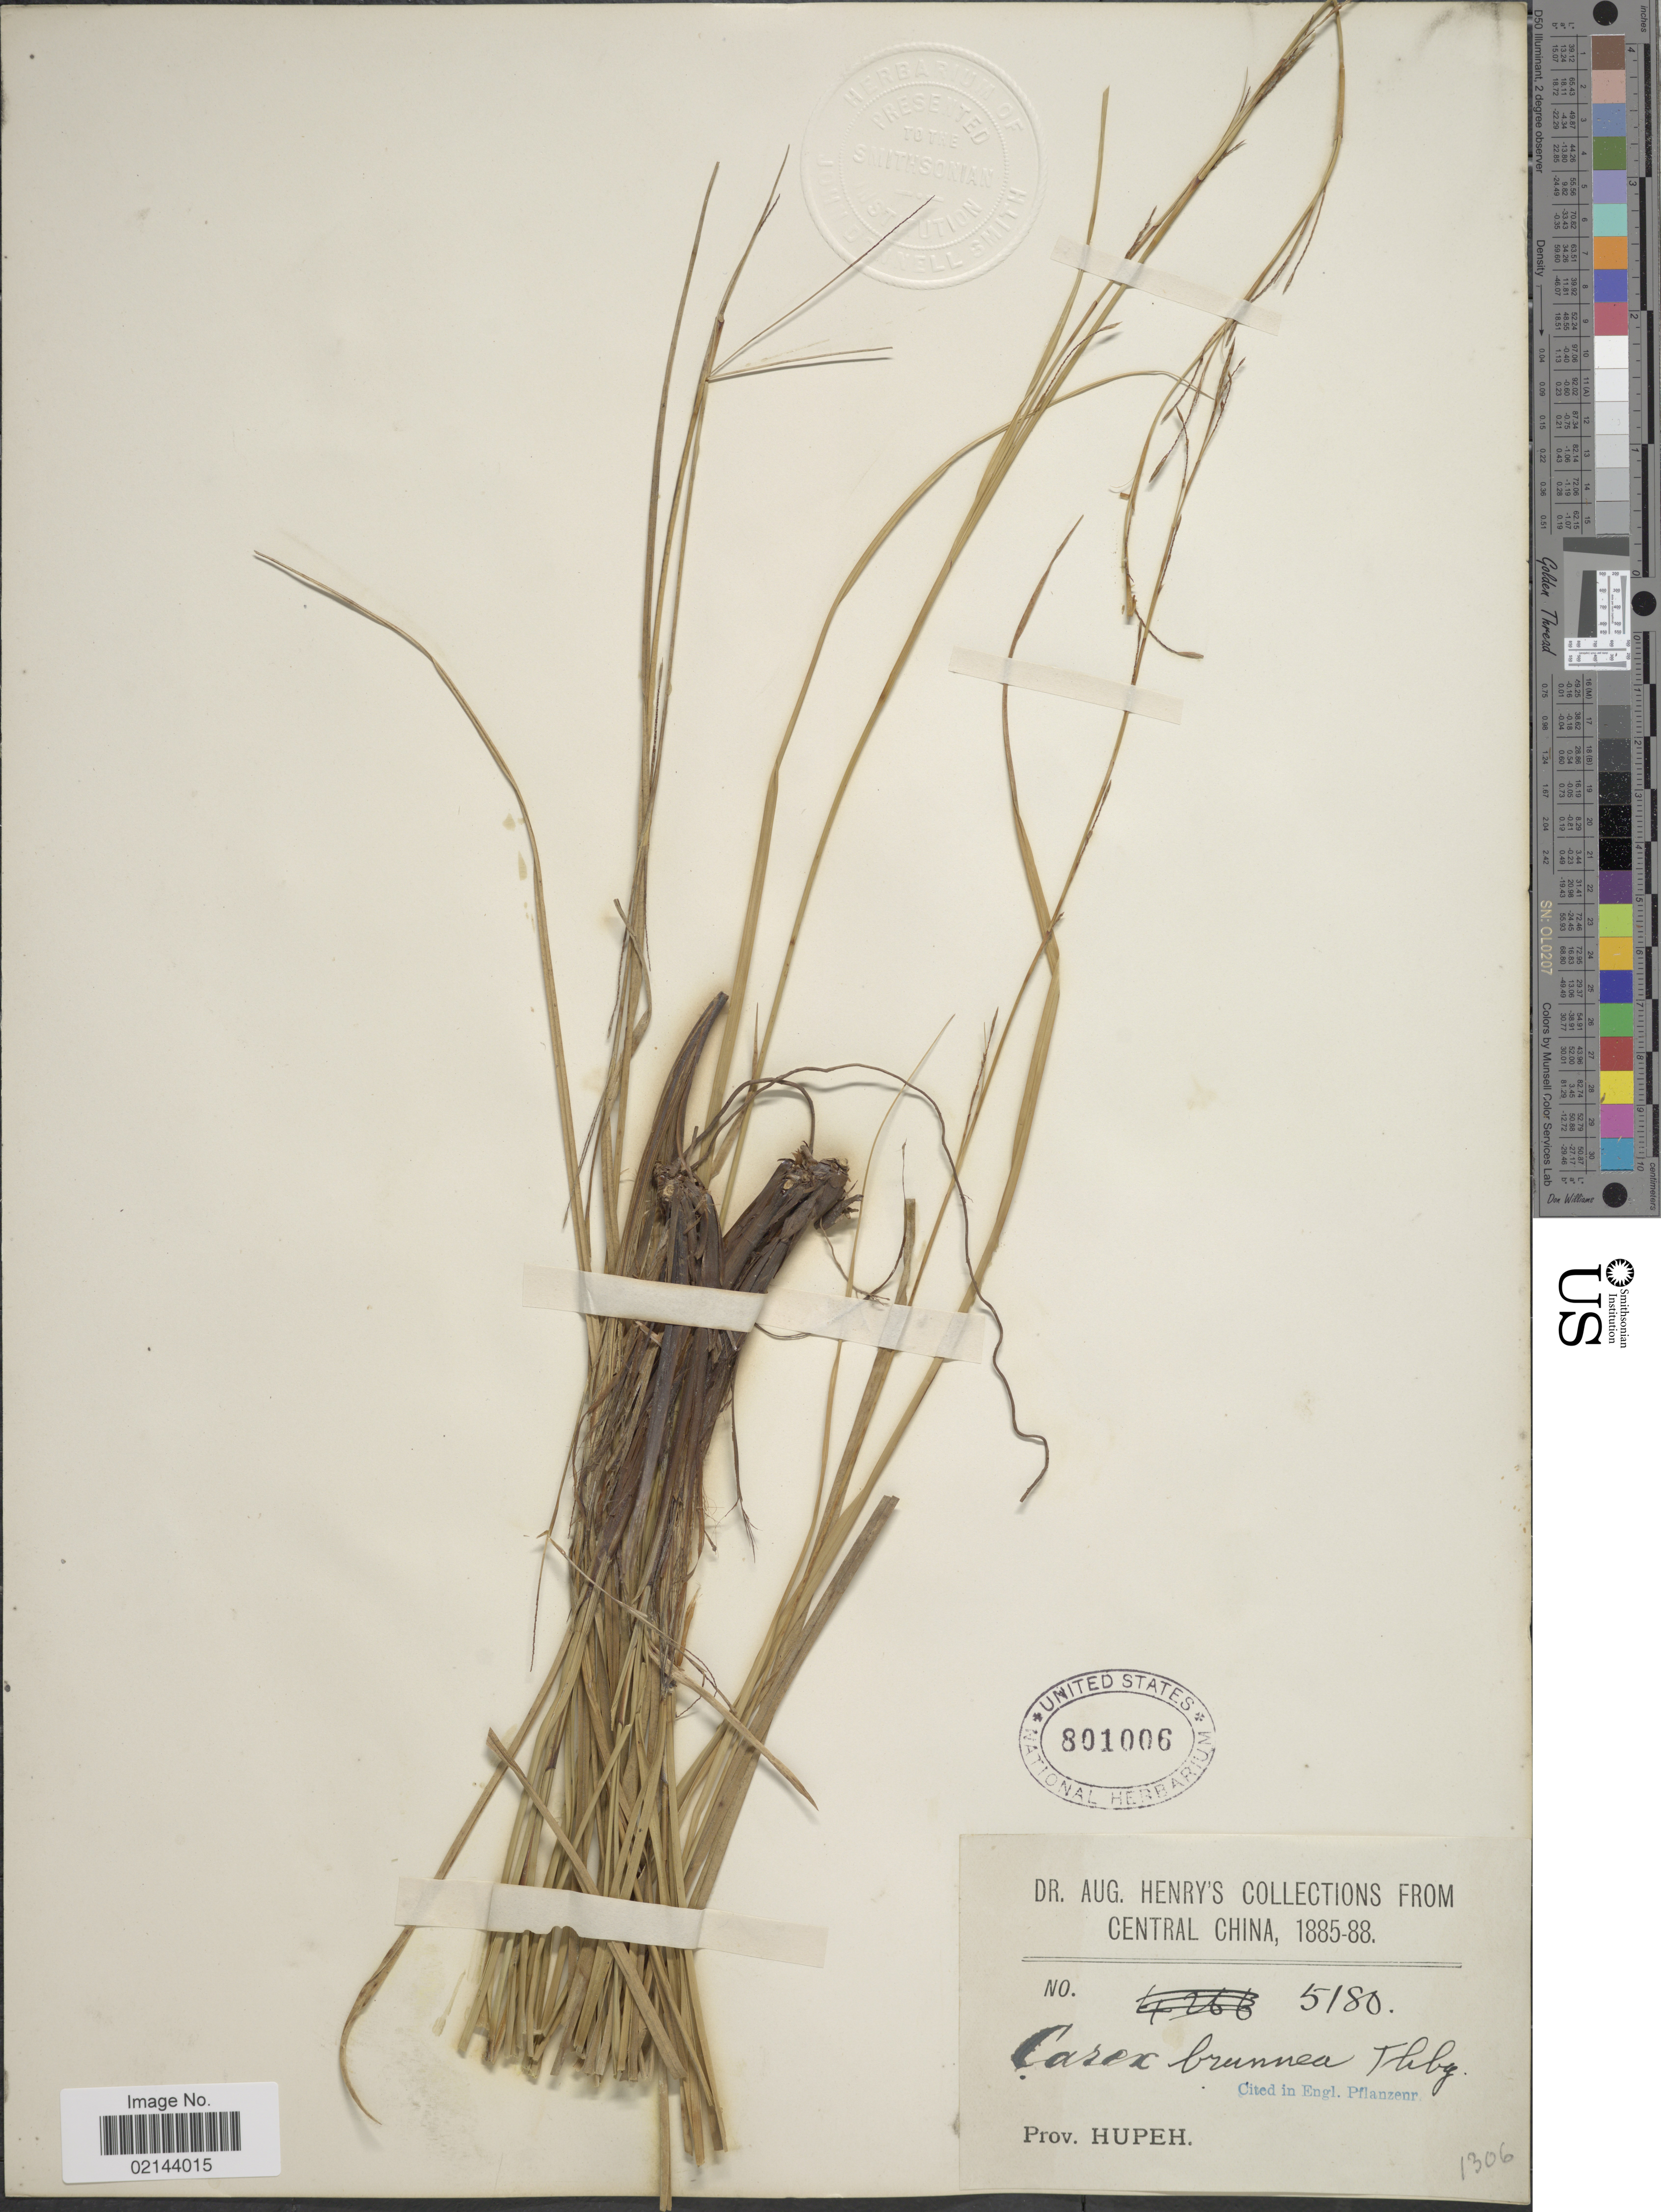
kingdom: Plantae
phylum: Tracheophyta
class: Liliopsida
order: Poales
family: Cyperaceae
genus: Carex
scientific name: Carex brunnea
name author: Thunb.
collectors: A. Henry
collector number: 5180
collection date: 1885/1888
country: China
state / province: Hubei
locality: Prov. Hupeh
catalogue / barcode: US 801006